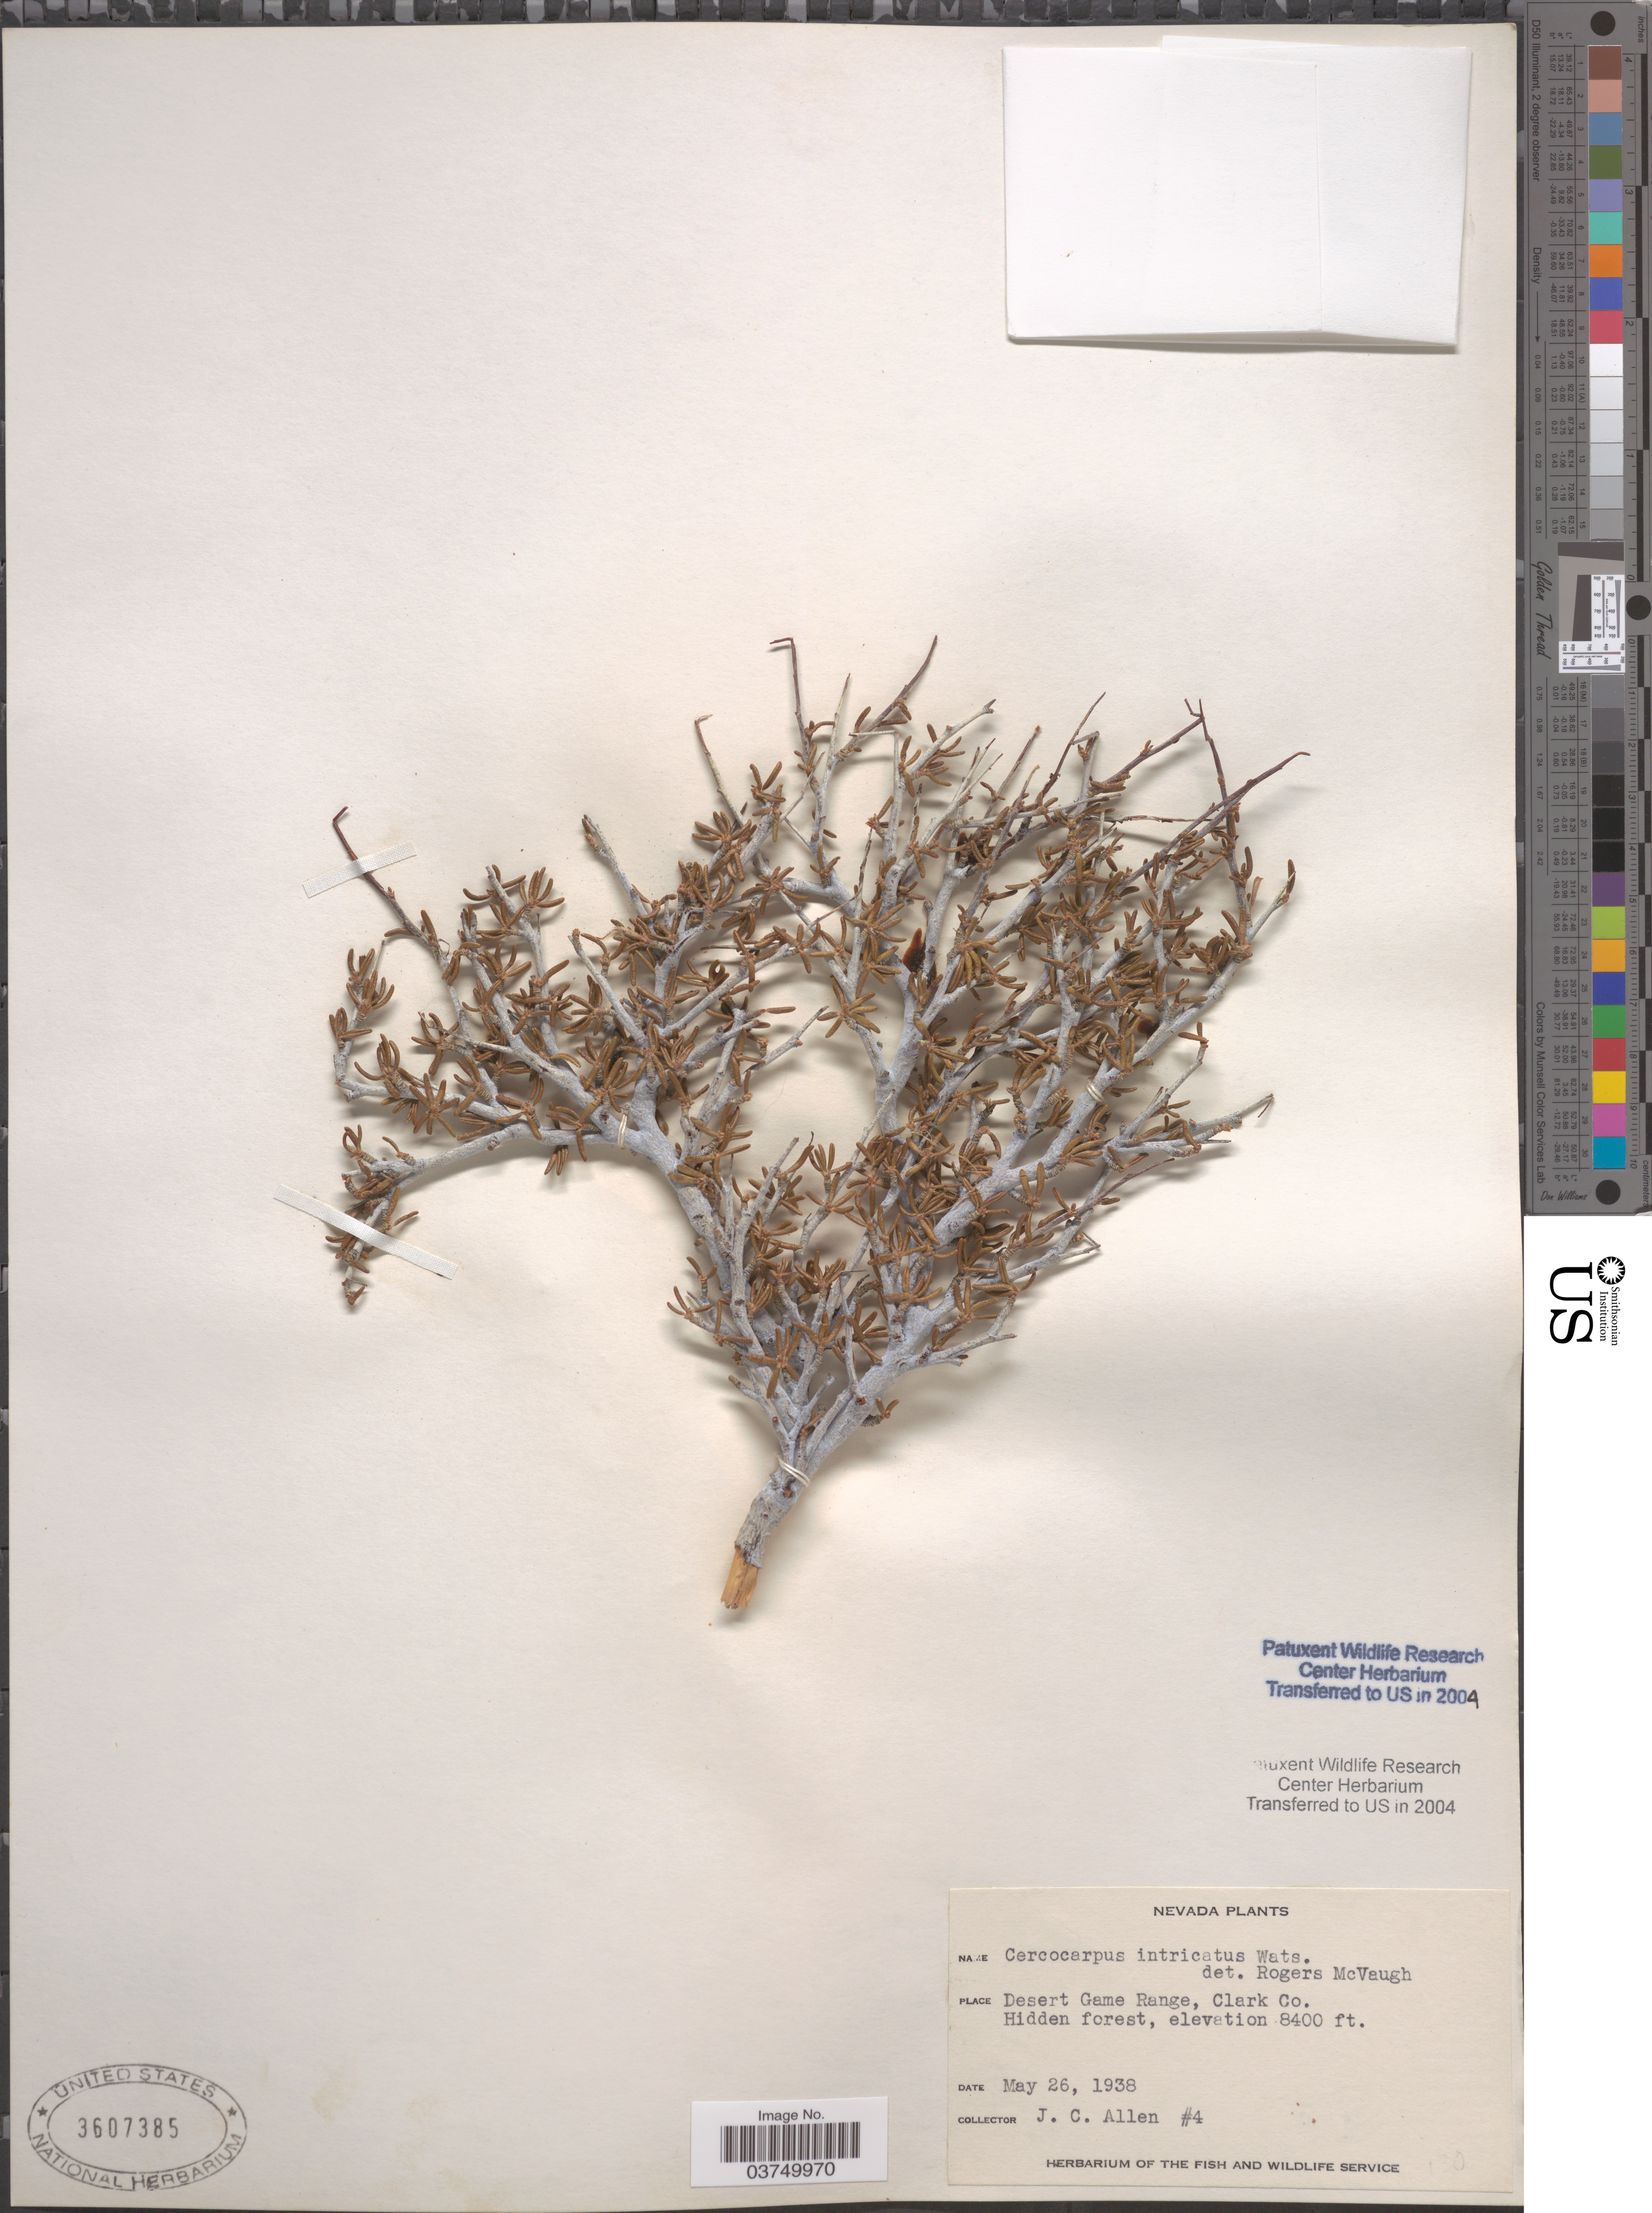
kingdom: Plantae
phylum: Tracheophyta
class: Magnoliopsida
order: Rosales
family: Rosaceae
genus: Cercocarpus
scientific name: Cercocarpus ledifolius var. intricatus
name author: Nutt.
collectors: J. C. Allen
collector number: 4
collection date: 1938-05-26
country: United States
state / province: Nevada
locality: Desert Game Range, Clark Co. Hidden forest.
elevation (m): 2560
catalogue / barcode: US 3607385